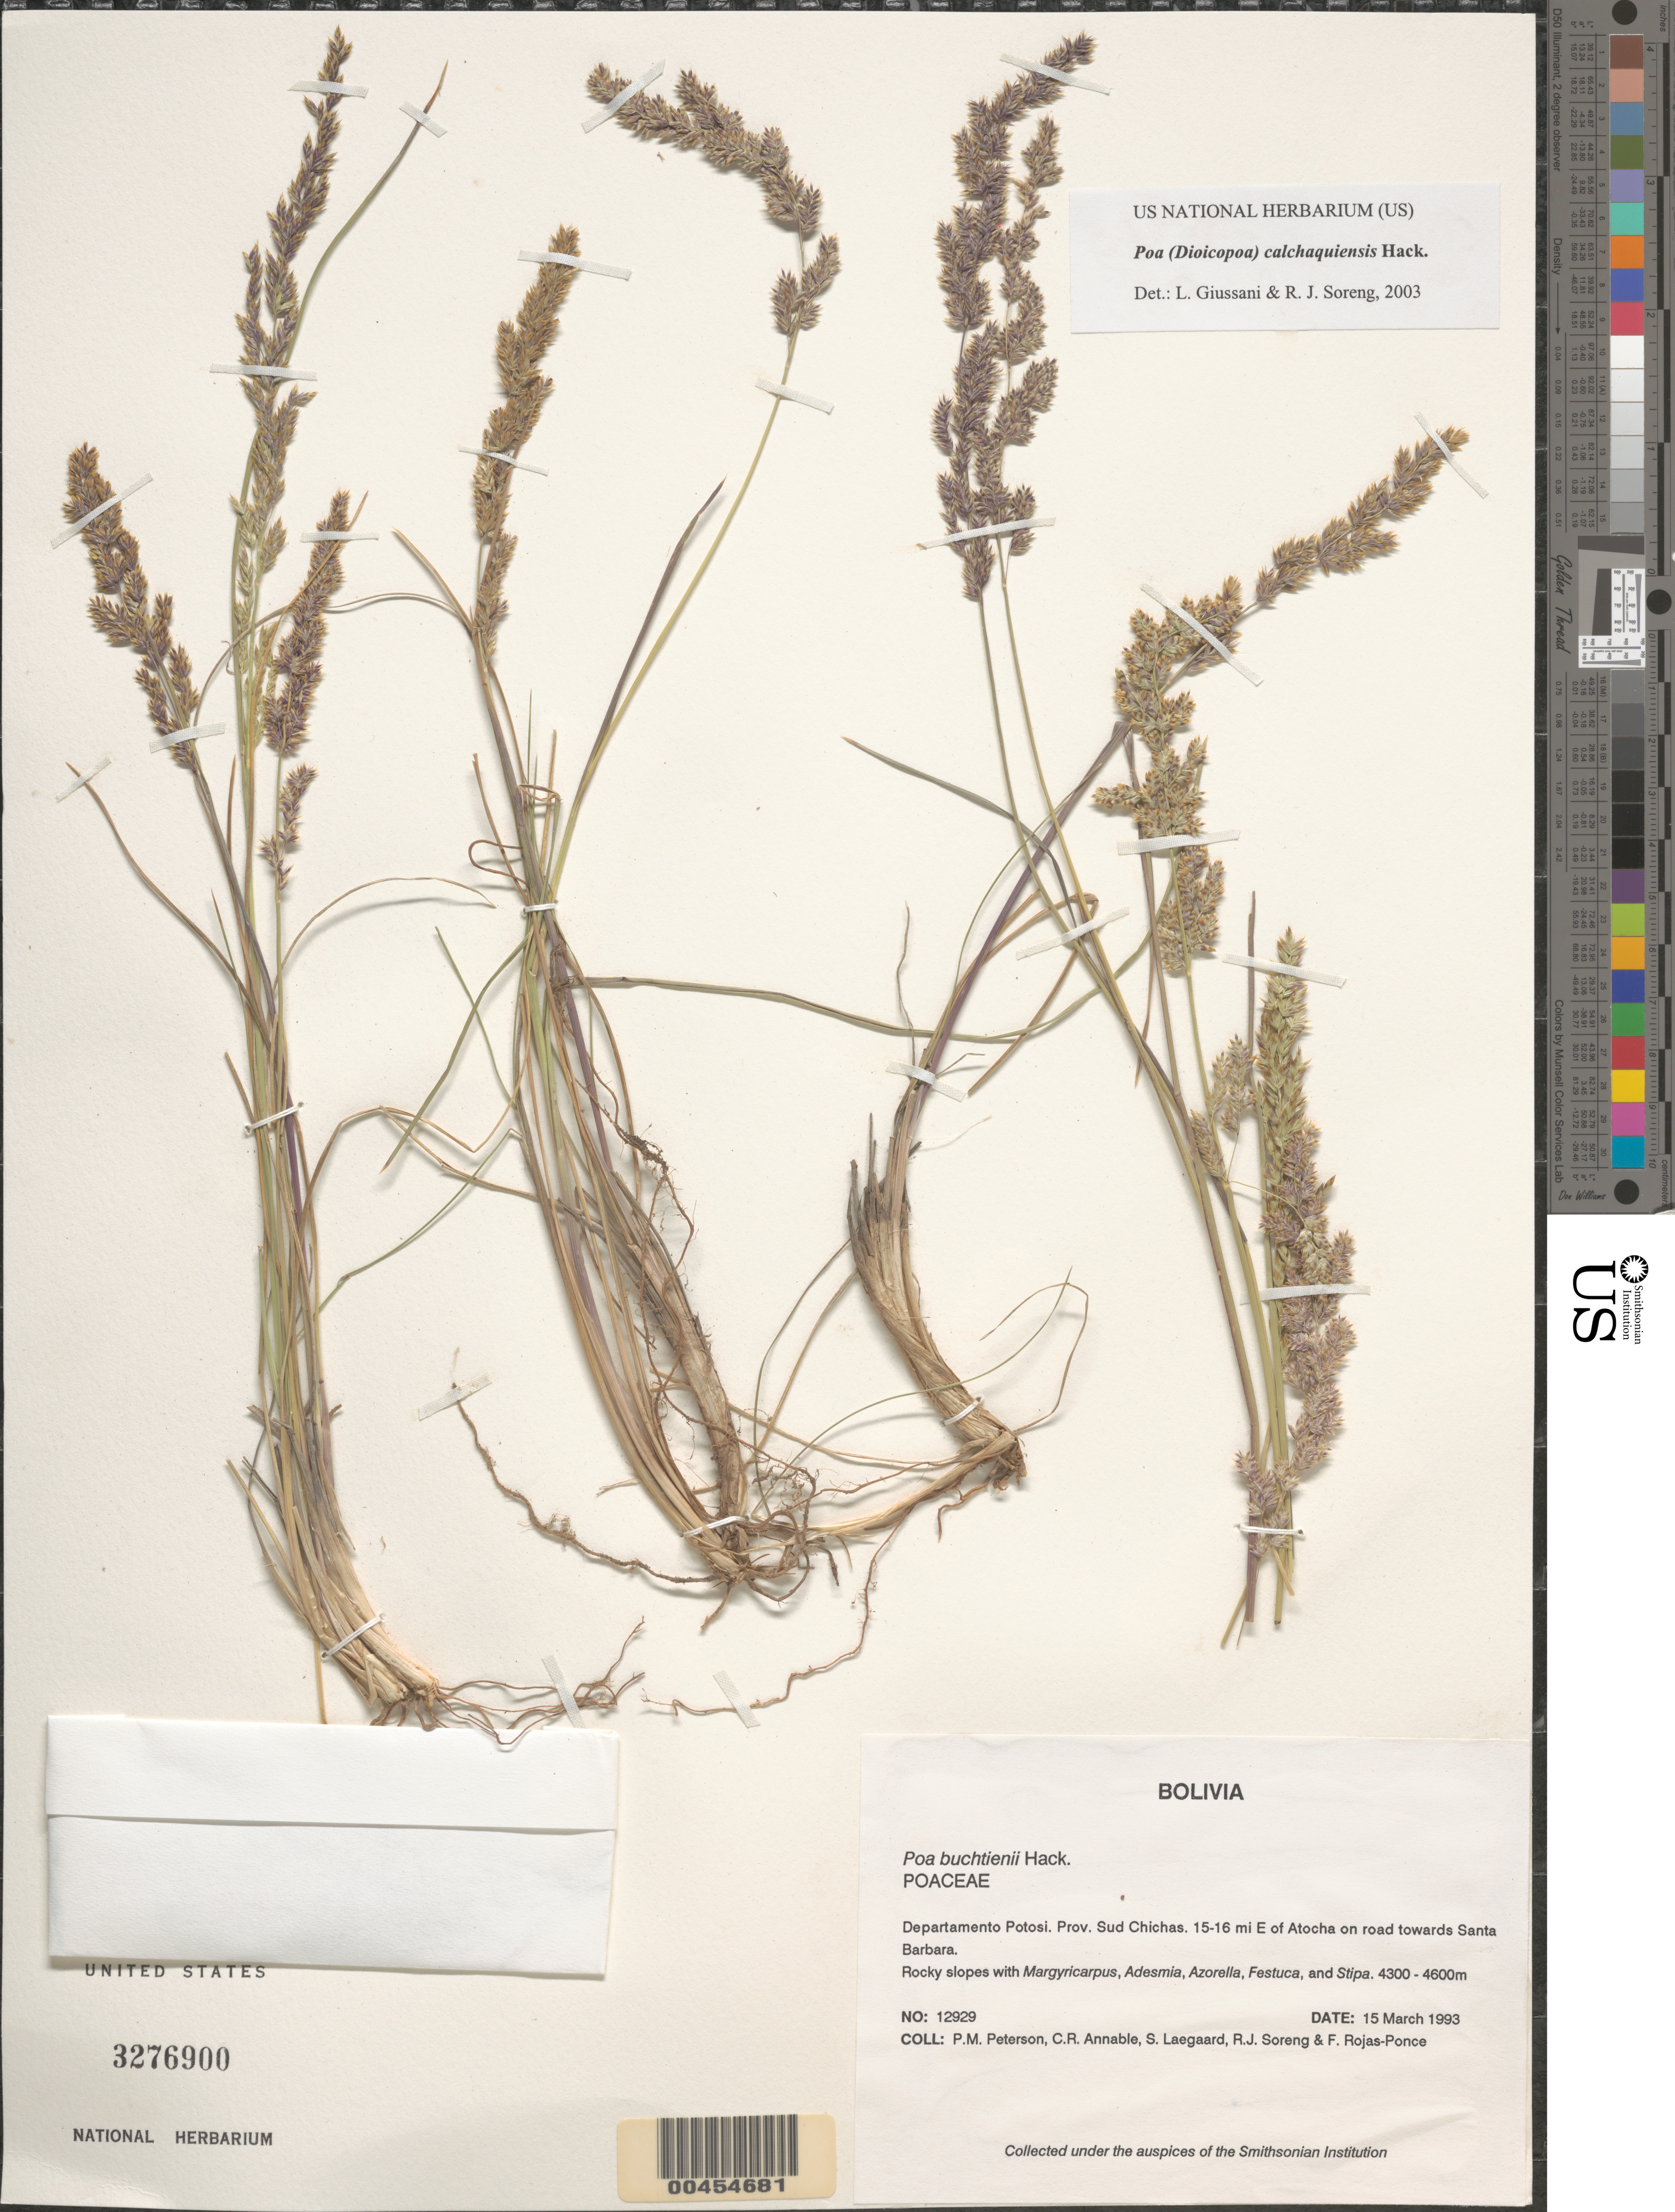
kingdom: Plantae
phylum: Tracheophyta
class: Liliopsida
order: Poales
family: Poaceae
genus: Poa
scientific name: Poa buchtienii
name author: Hack.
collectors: P. M. Peterson, C. R. Annable, S. Lægaard, R. J. Soreng & F. Rojas-Ponce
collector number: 12929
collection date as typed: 15 Mar 1993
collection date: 1993-03-15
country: Bolivia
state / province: Potosí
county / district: Sud Chichas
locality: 15-16 mi E of Atocha on road towards Santa Barbara.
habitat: Rocky slopes with Margyricarpus, Adesmia, Azorella, Festuca, and Stipa.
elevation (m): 4300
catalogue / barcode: US 3276900